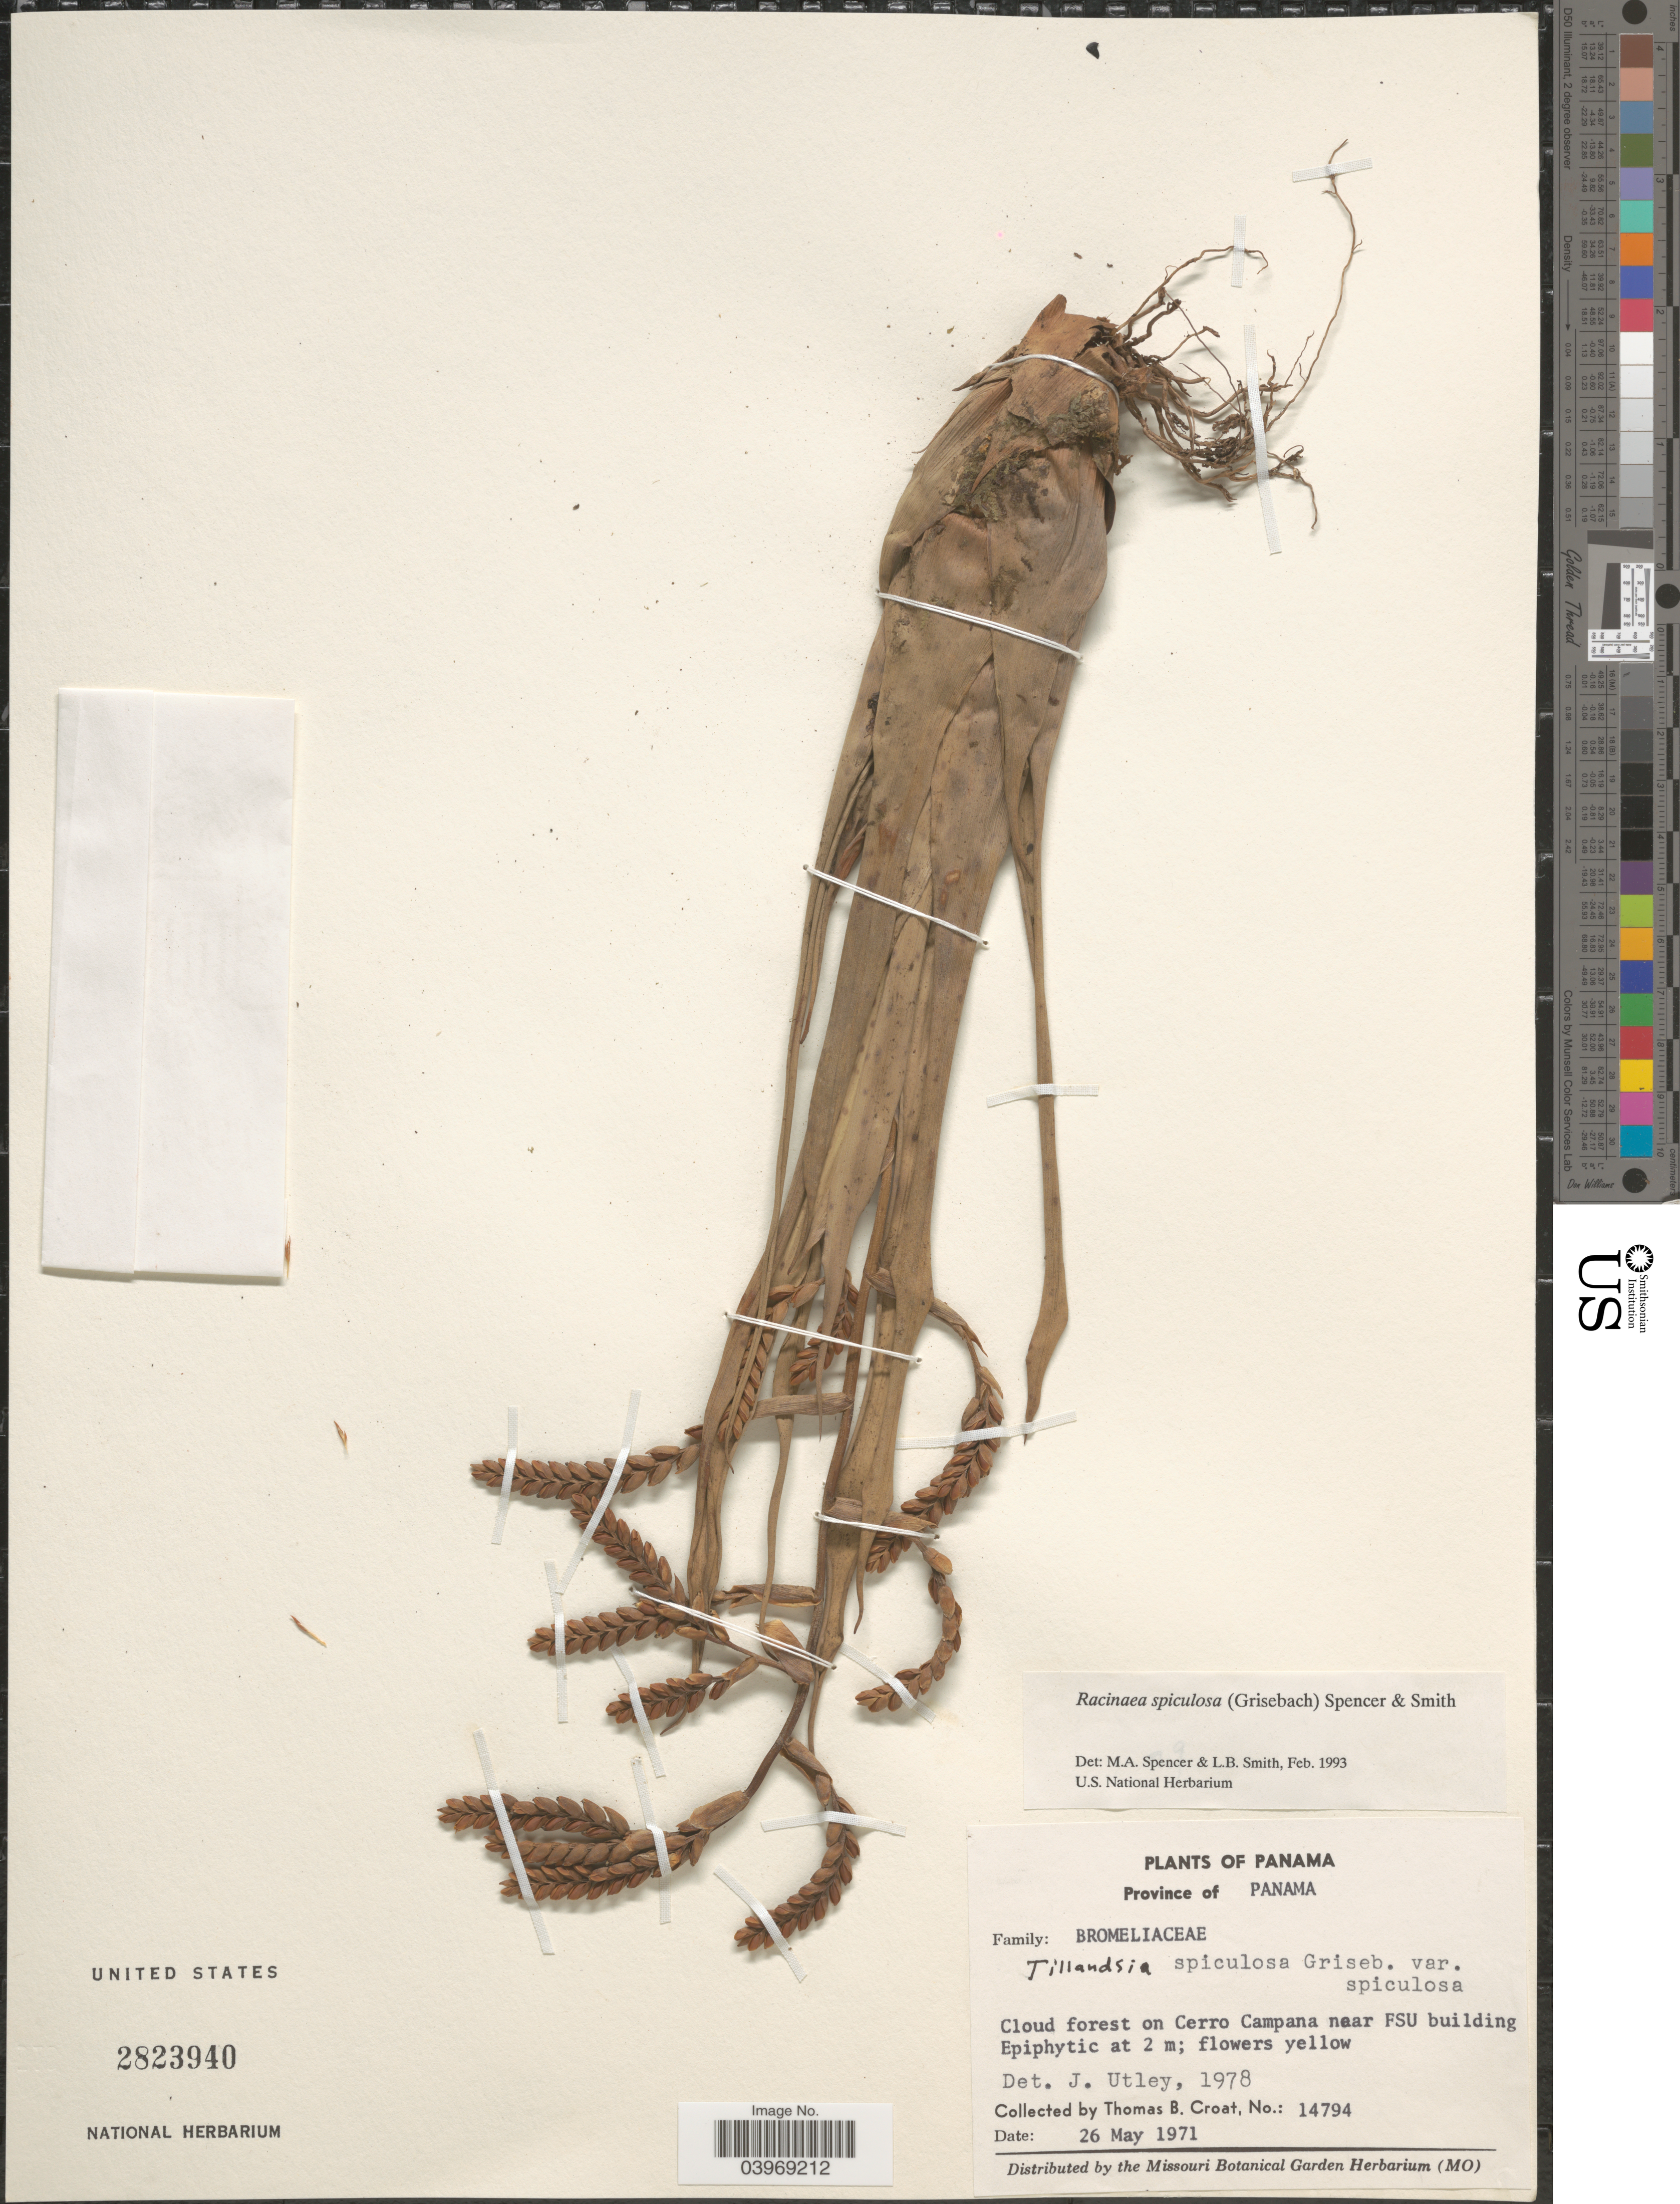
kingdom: Plantae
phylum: Tracheophyta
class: Liliopsida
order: Poales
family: Bromeliaceae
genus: Racinaea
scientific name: Racinaea spiculosa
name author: (Griseb.) M.A. Spencer & L.B. Sm.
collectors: T. B. Croat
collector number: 14794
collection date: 1971-05-26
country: Panama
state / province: Panamá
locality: Cloud forest on Cerro Campana near FSU building.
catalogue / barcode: US 2823940